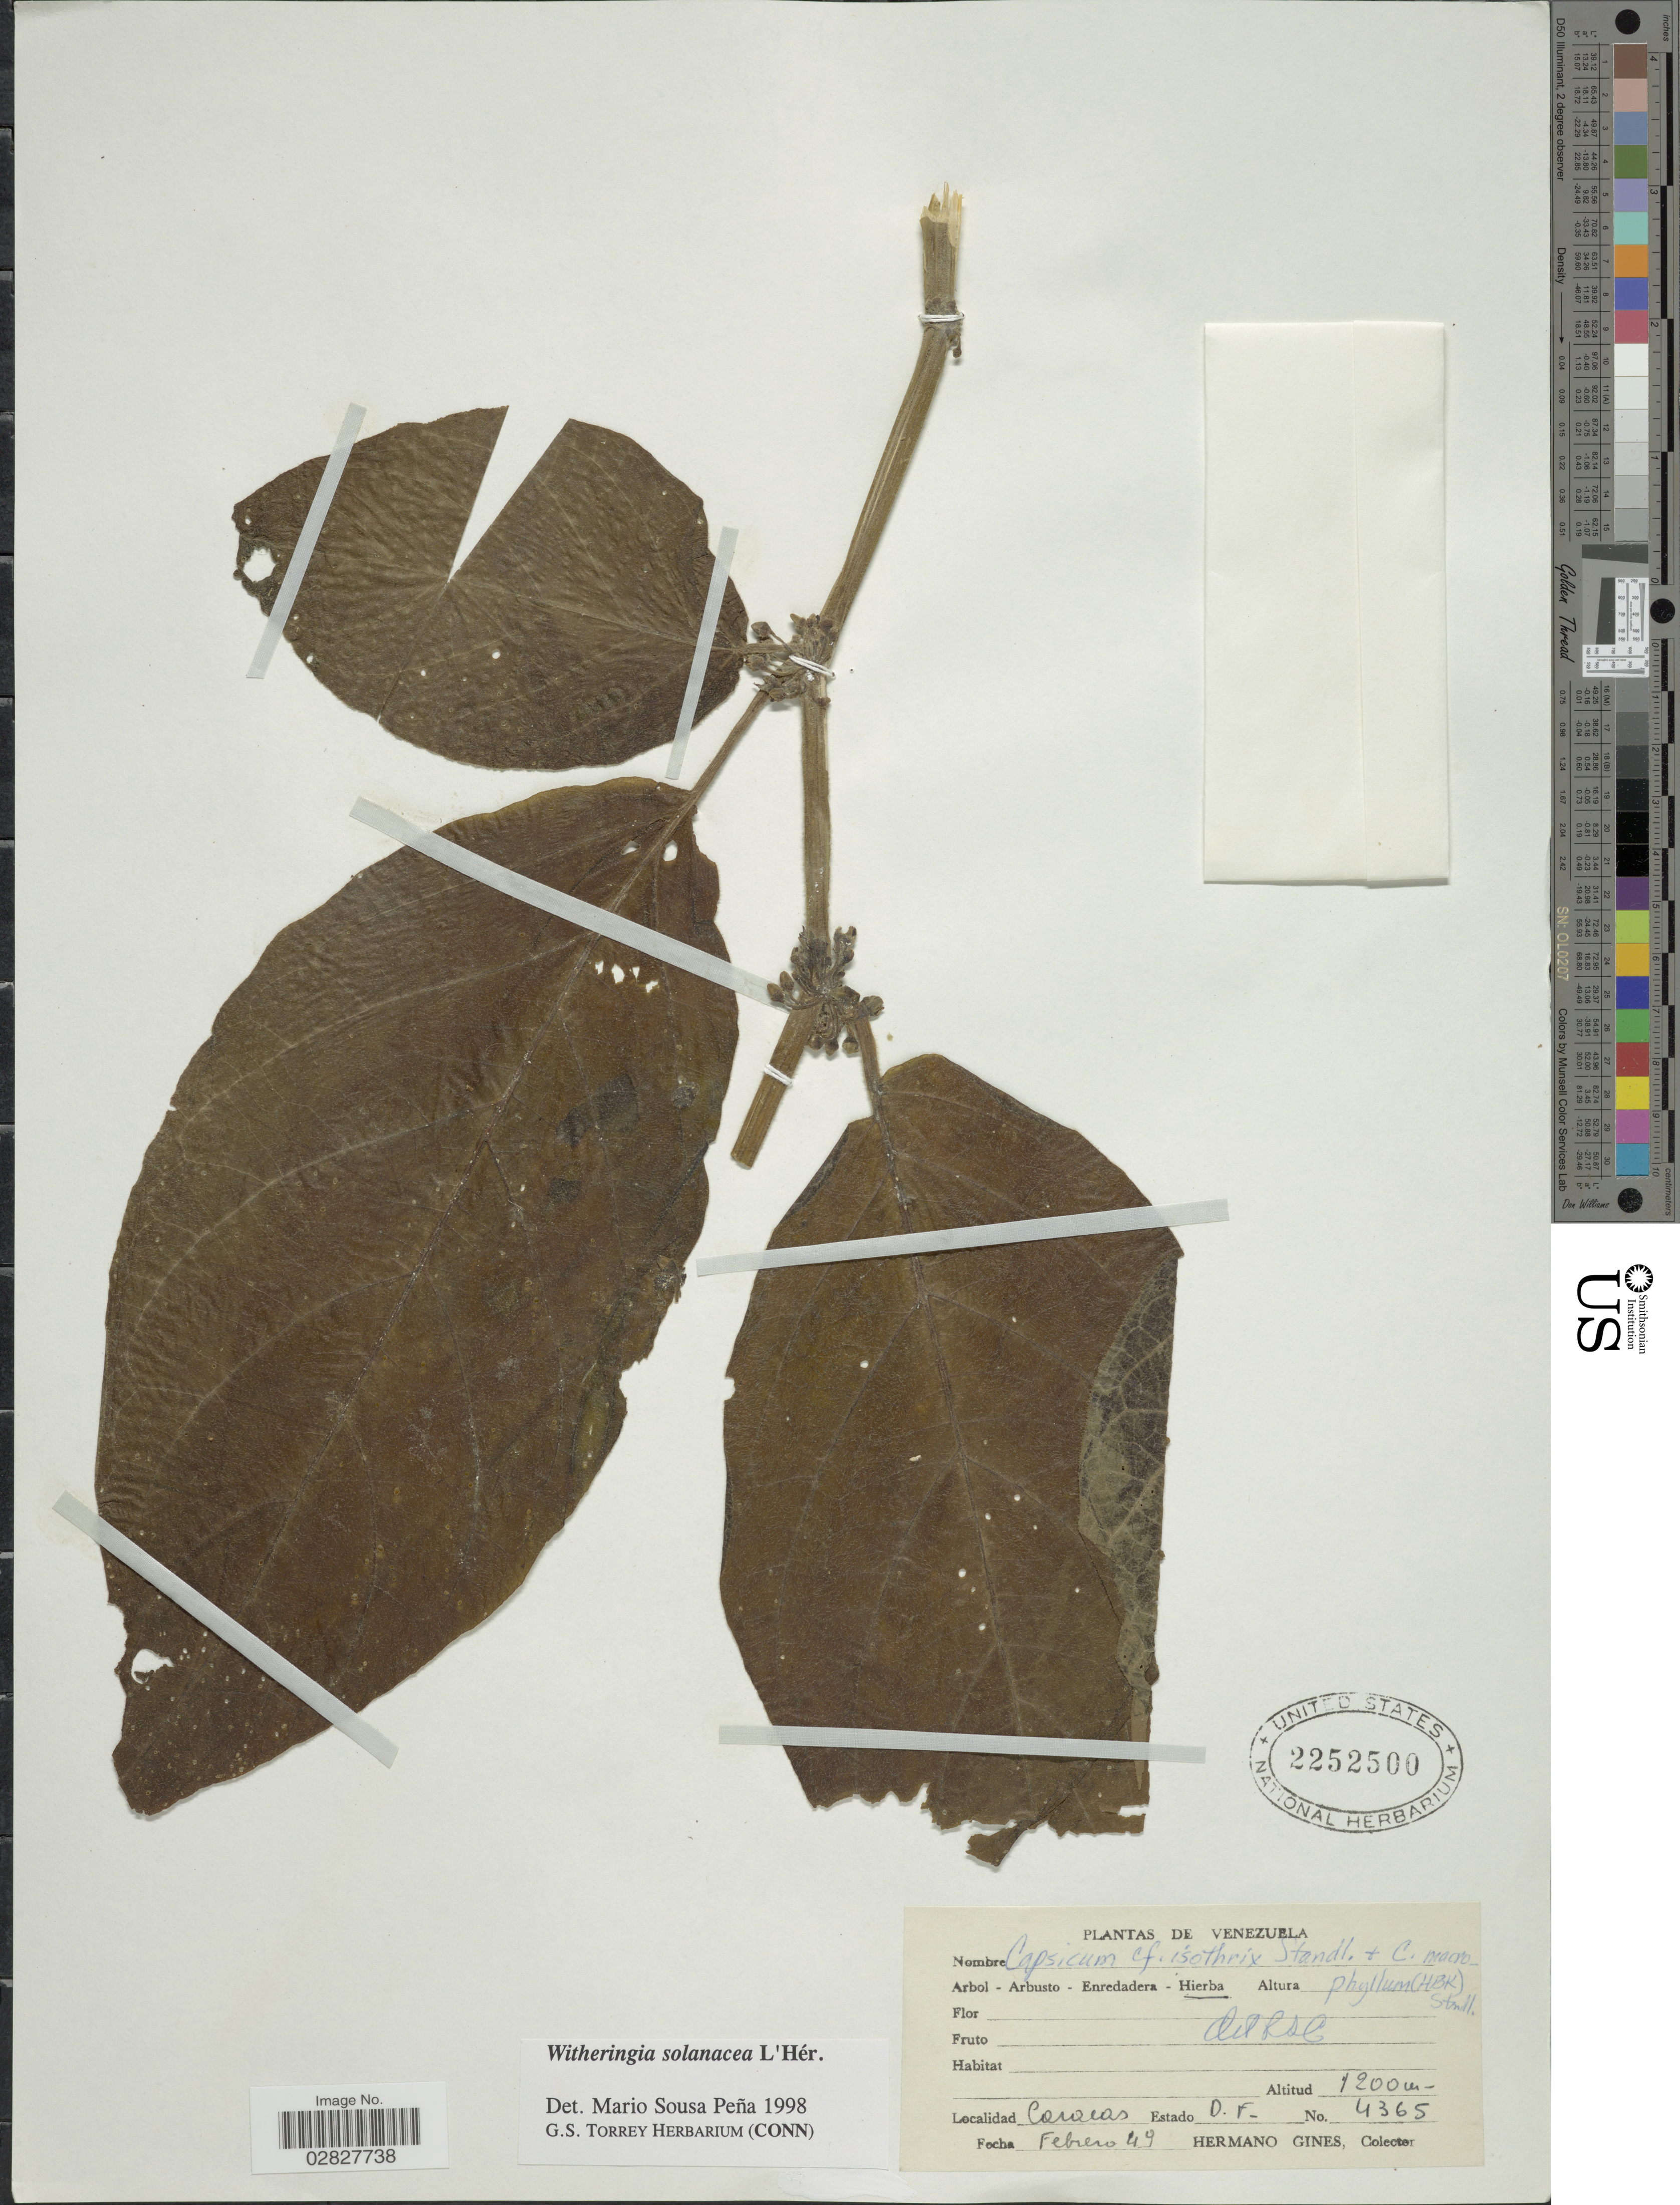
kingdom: Plantae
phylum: Tracheophyta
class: Magnoliopsida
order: Solanales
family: Solanaceae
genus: Witheringia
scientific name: Witheringia solanacea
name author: L'Hér.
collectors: Bro. Gines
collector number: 4365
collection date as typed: Transcribed d/m/y: /2/49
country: Venezuela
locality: Caracas, Estado D.F.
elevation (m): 1200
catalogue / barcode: US 2252500